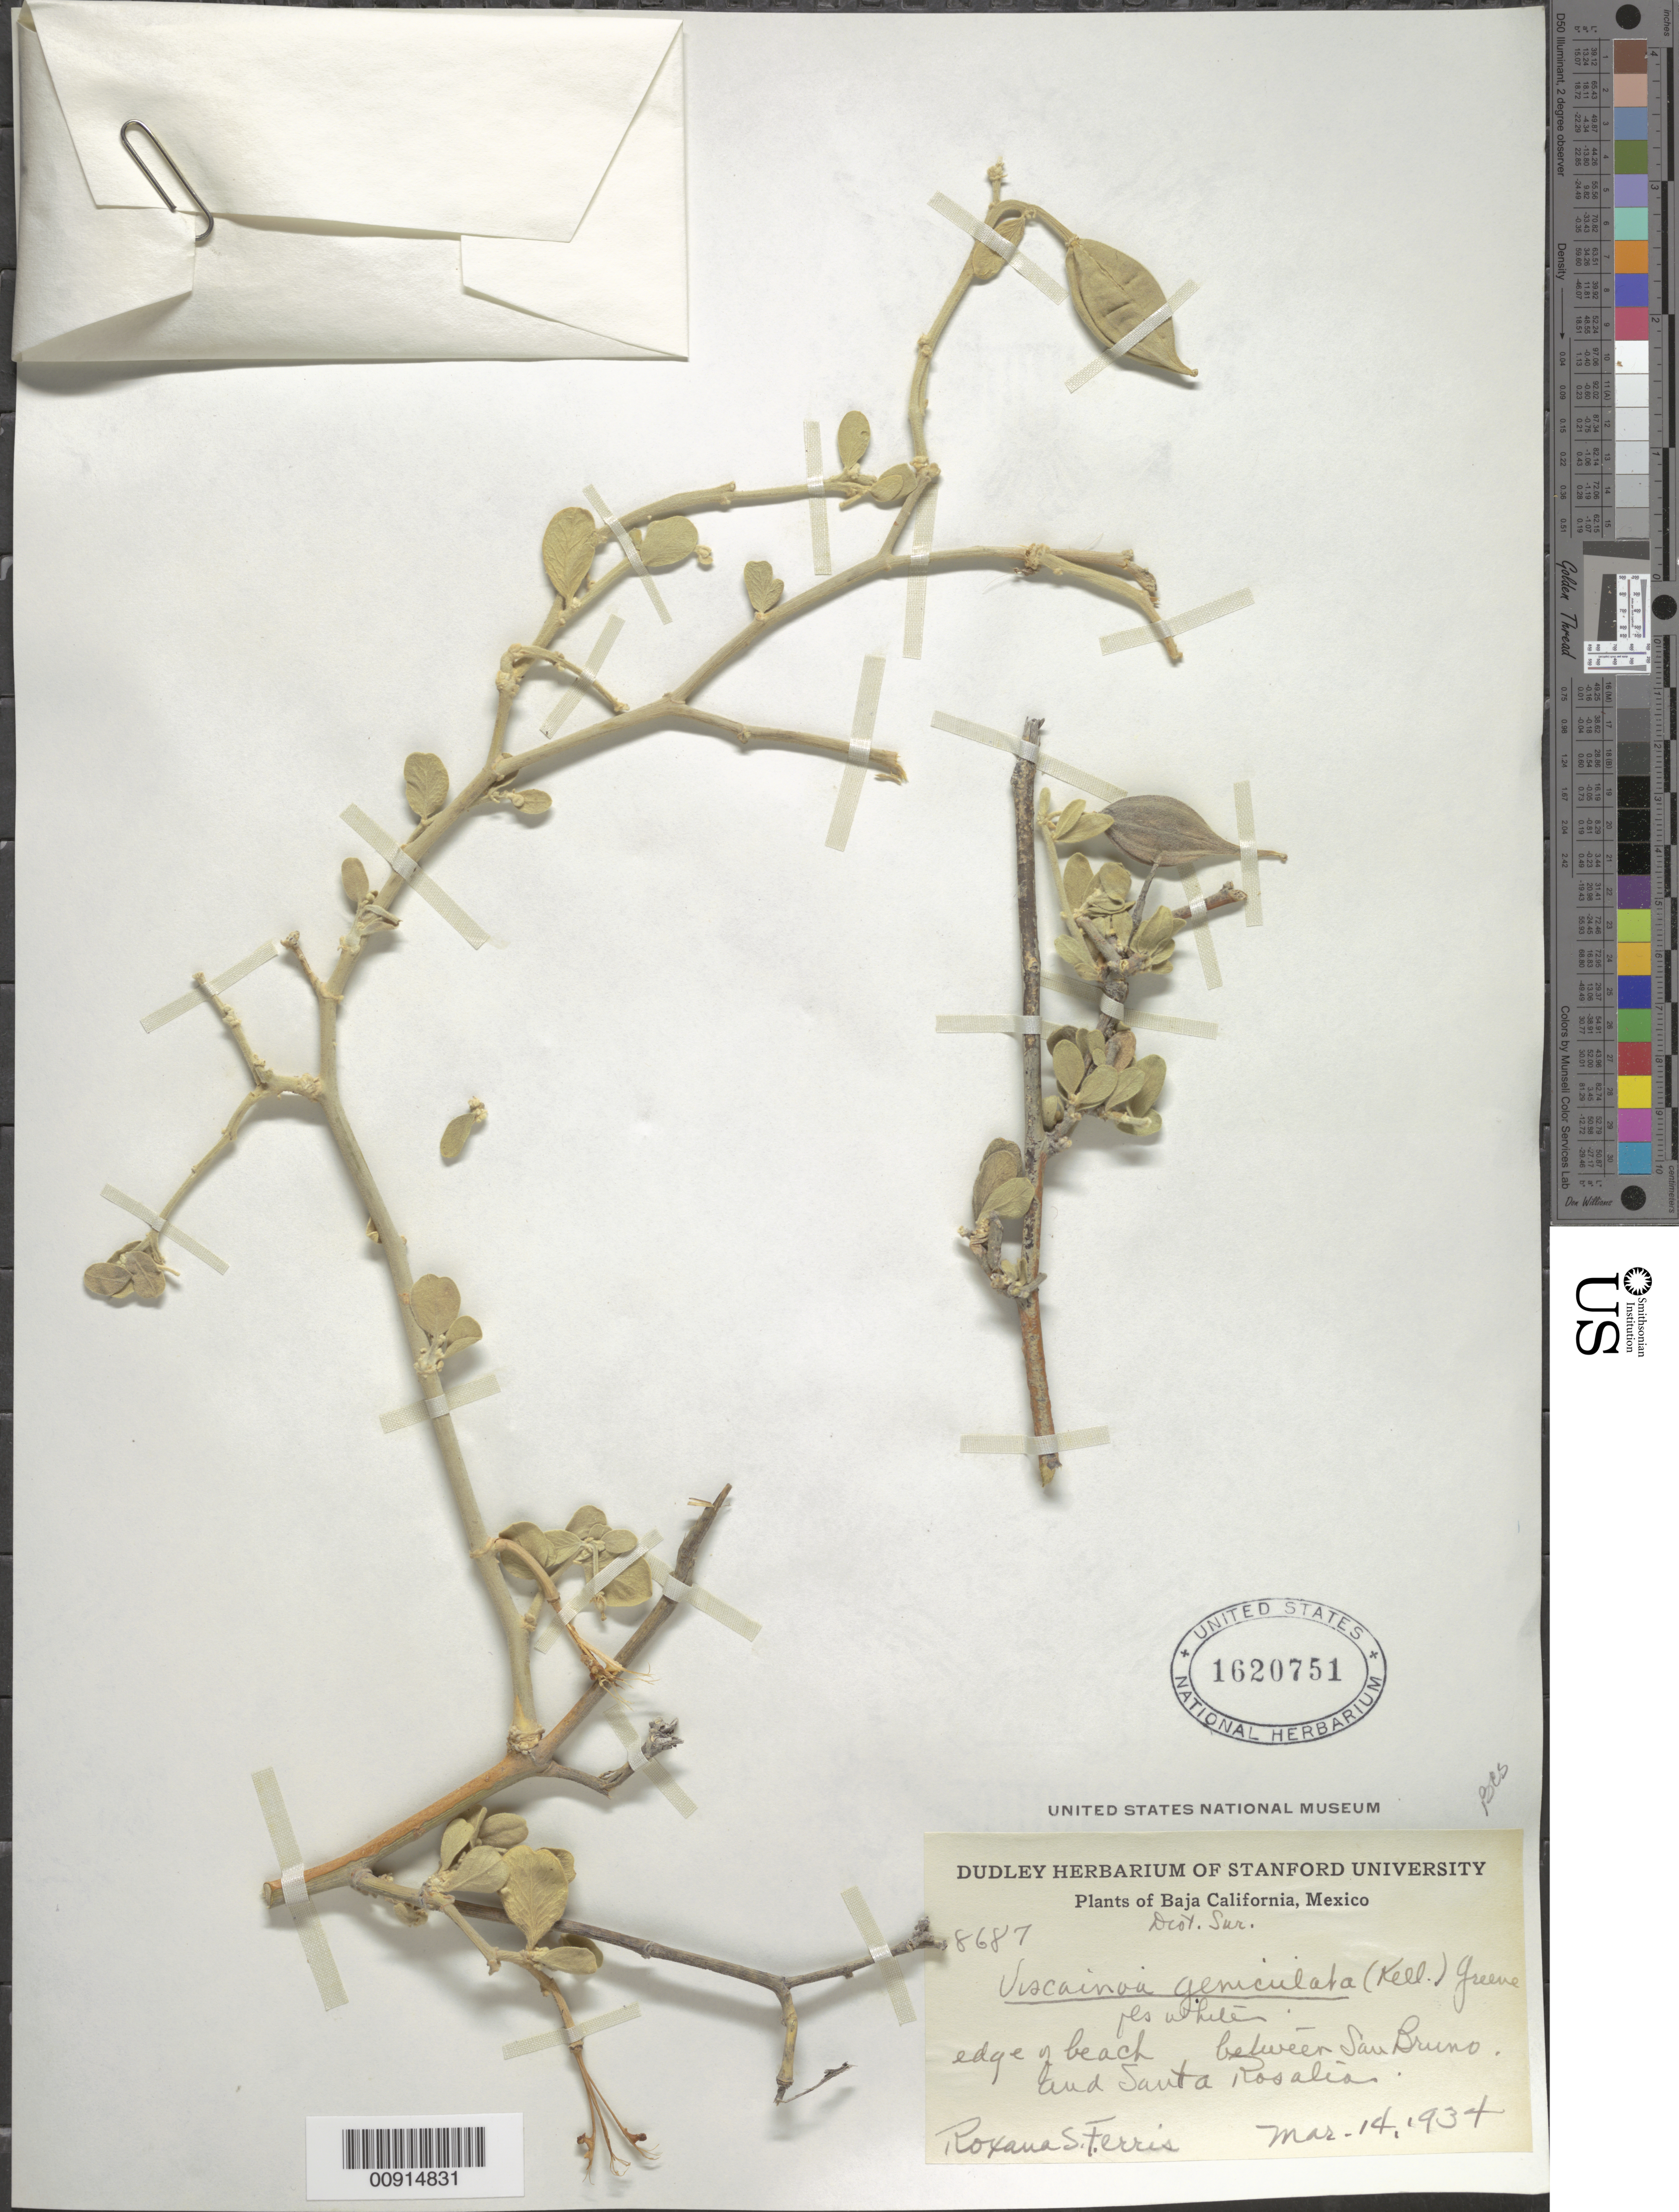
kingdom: Plantae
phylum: Tracheophyta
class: Magnoliopsida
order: Zygophyllales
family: Zygophyllaceae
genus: Viscainoa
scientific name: Viscainoa geniculata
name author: (Kellogg) Greene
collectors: R. S. Ferris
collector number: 8687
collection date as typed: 14 Mar 1934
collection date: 1934-03-14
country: Mexico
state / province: Baja California Sur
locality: Between San Bruno and Santa Rosalia. Baja California, Distrito Sur.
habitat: Edge of beach.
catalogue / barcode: US 1620751